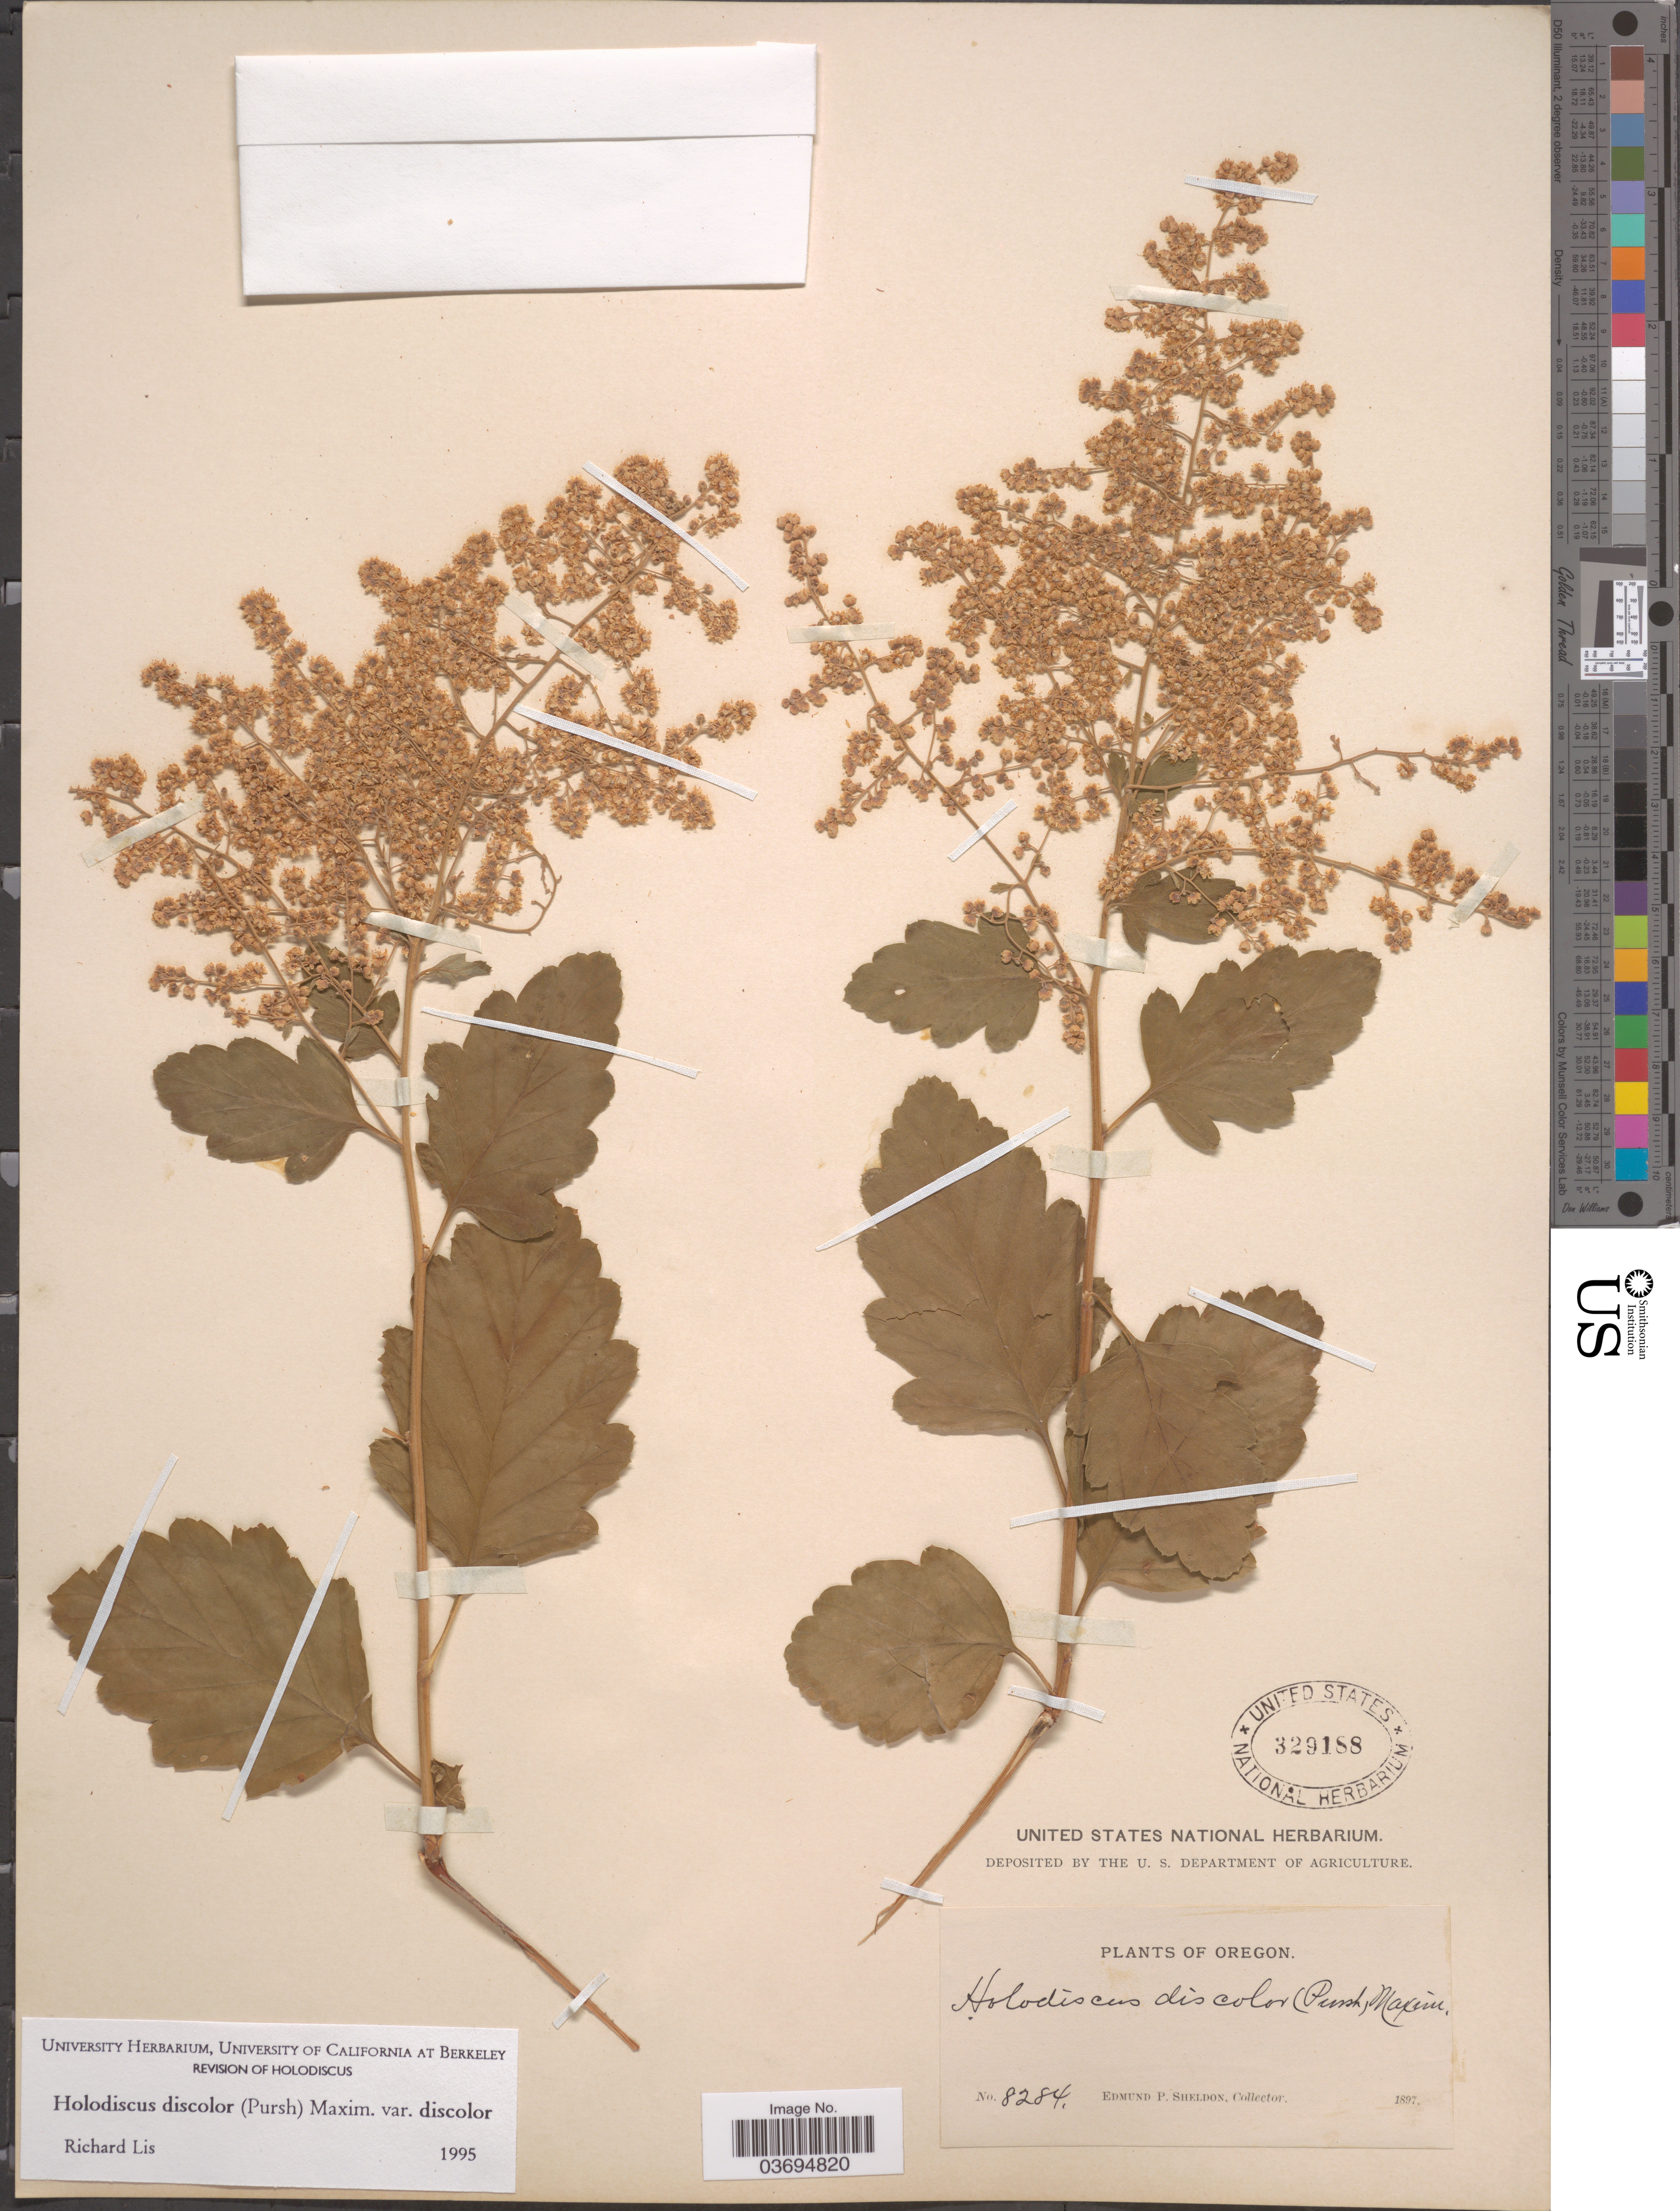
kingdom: Plantae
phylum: Tracheophyta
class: Magnoliopsida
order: Rosales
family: Rosaceae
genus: Holodiscus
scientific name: Holodiscus discolor var. discolor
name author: (Pursh) Maxim.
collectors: E. P. Sheldon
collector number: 8284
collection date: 1897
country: United States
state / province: Oregon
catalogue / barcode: US 329188